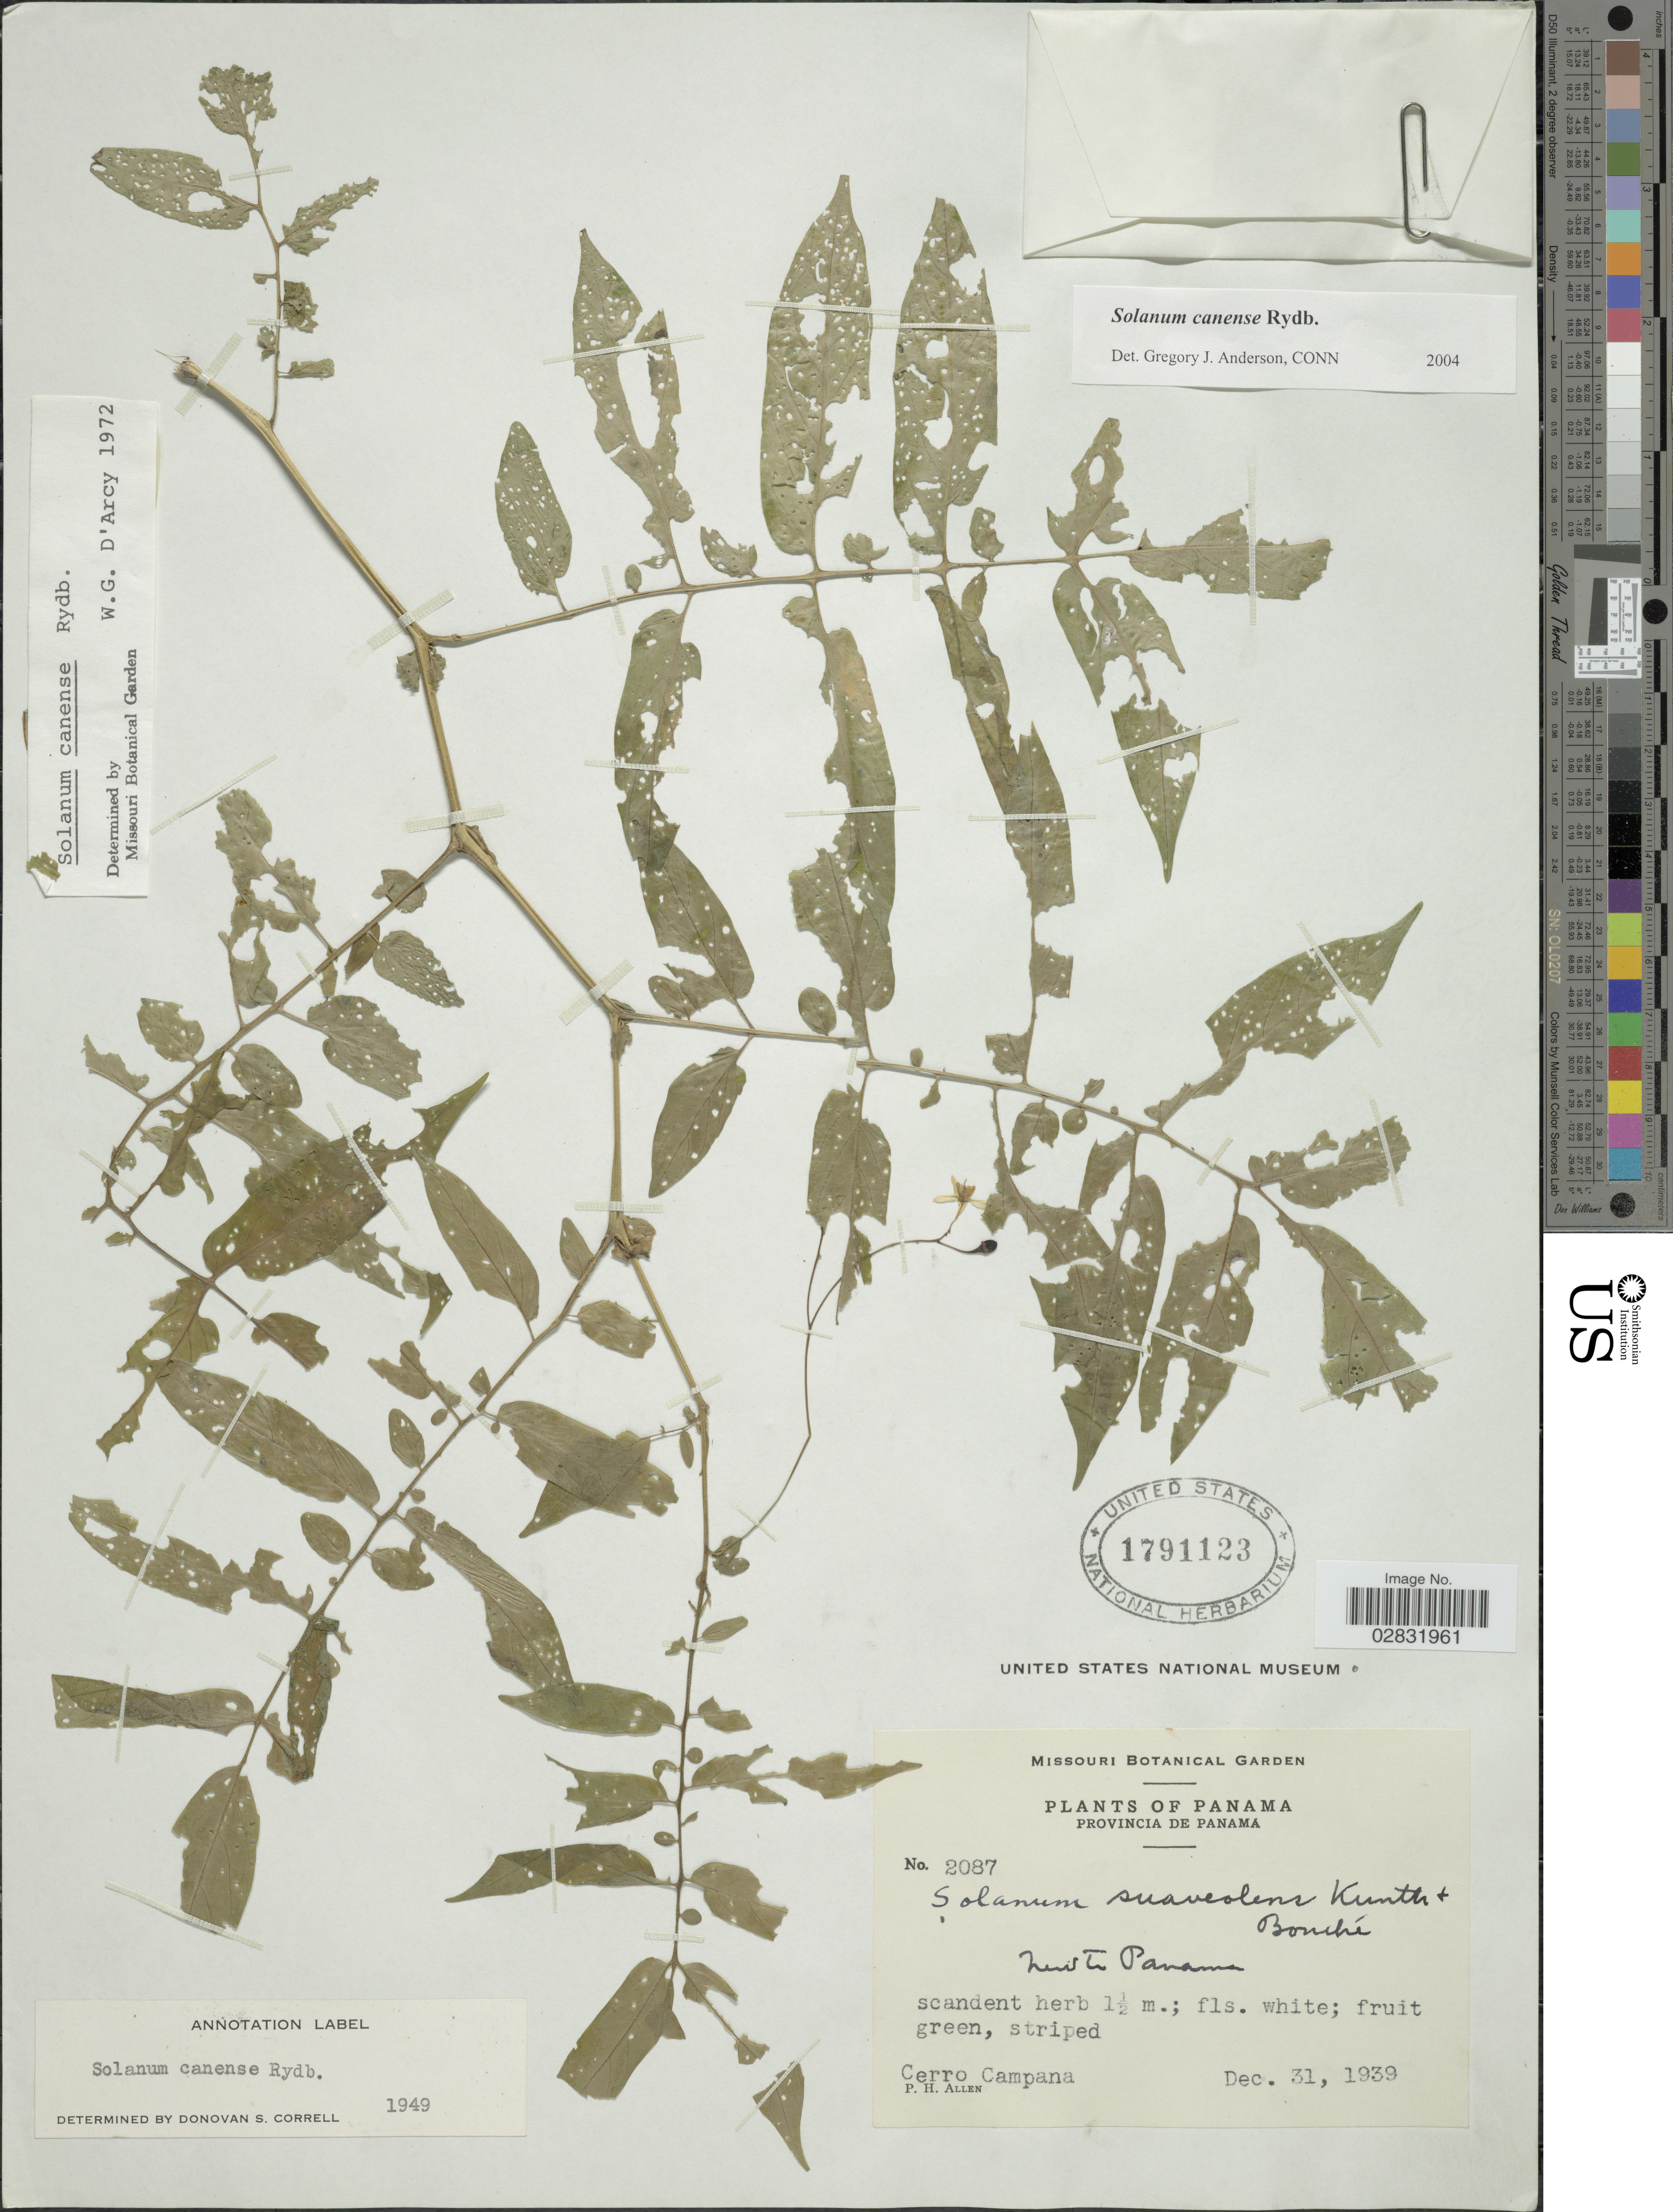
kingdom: Plantae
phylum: Tracheophyta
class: Magnoliopsida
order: Solanales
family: Solanaceae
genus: Solanum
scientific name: Solanum canense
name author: Rydb.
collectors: P. H. Allen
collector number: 2087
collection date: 1939-12-31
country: Panama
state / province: Panamá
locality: Provincia de Panama. Cerro Campana.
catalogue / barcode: US 1791123